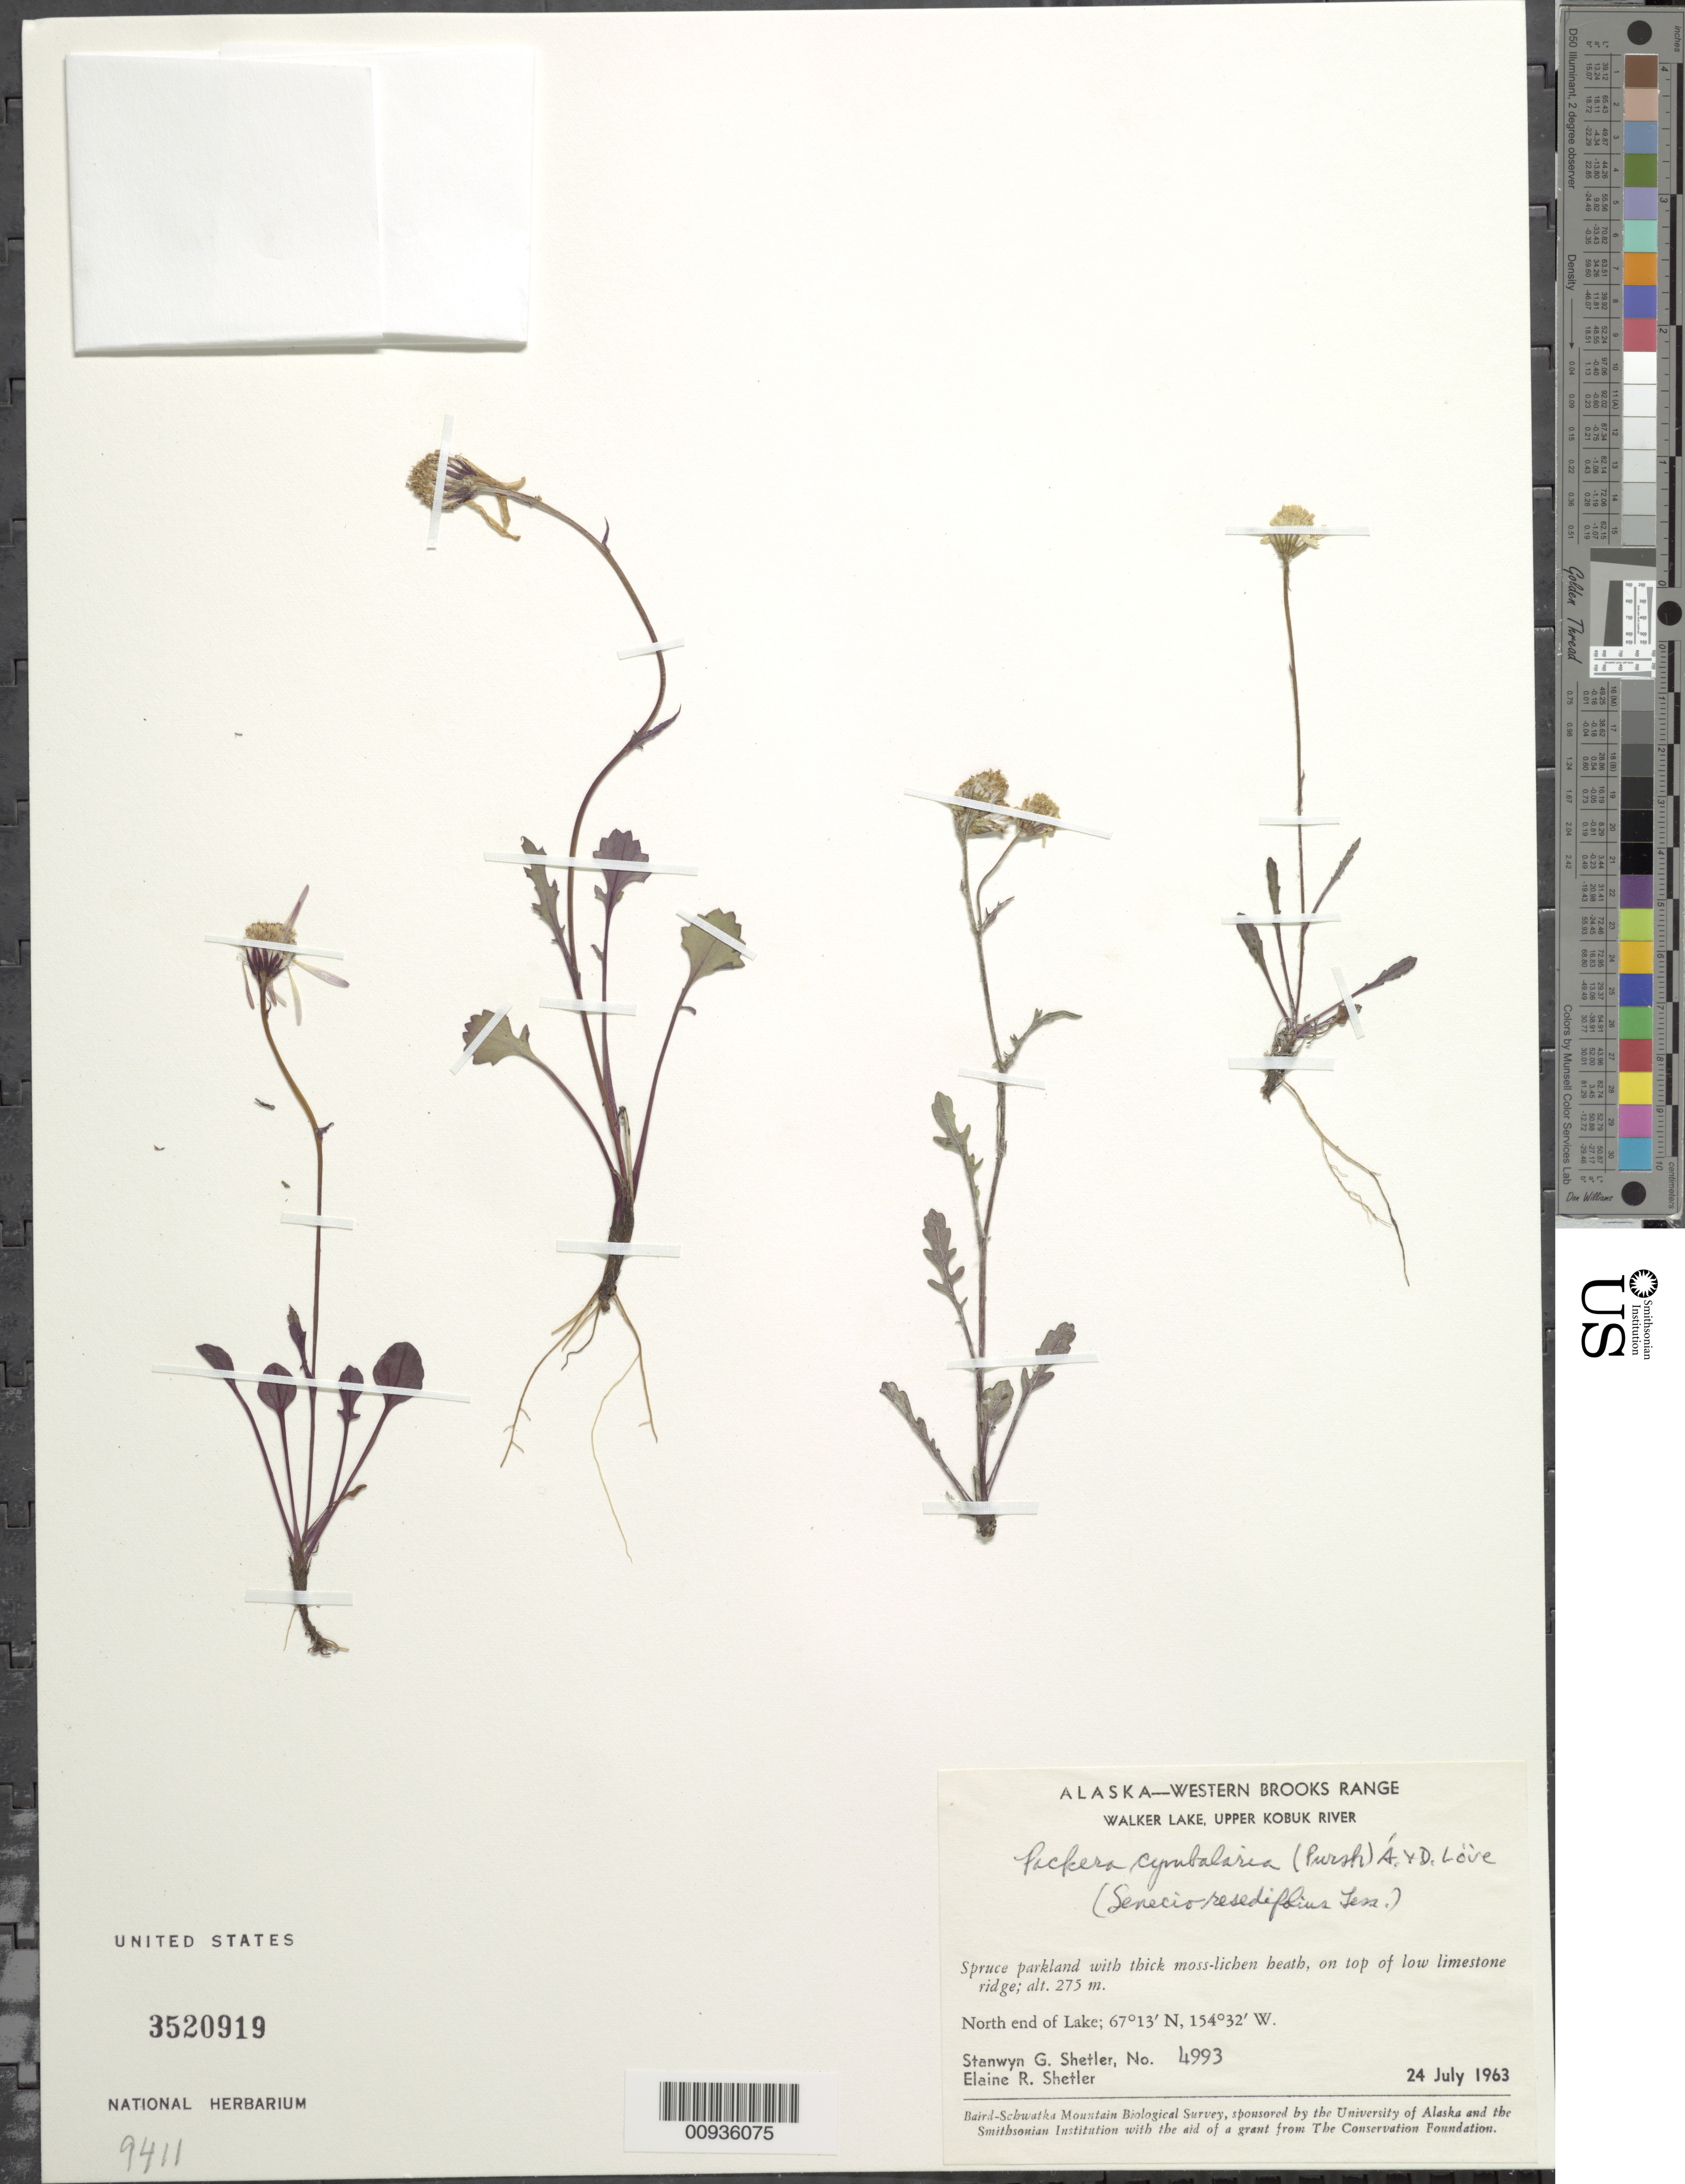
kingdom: Plantae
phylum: Tracheophyta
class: Magnoliopsida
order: Asterales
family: Asteraceae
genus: Packera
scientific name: Packera heterophylla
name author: (Fisch.) E. Wiebe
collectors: S. Shetler & E. R. Shetler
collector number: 4993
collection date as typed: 24 Jul 1963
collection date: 1963-07-24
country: United States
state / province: Alaska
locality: North end of Walker Lake. Western Brooks Range, Upper Kobuk River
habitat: Spruce parkland with thick moss-lichen heath, on top of low limestone ridge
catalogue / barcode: US 3520919